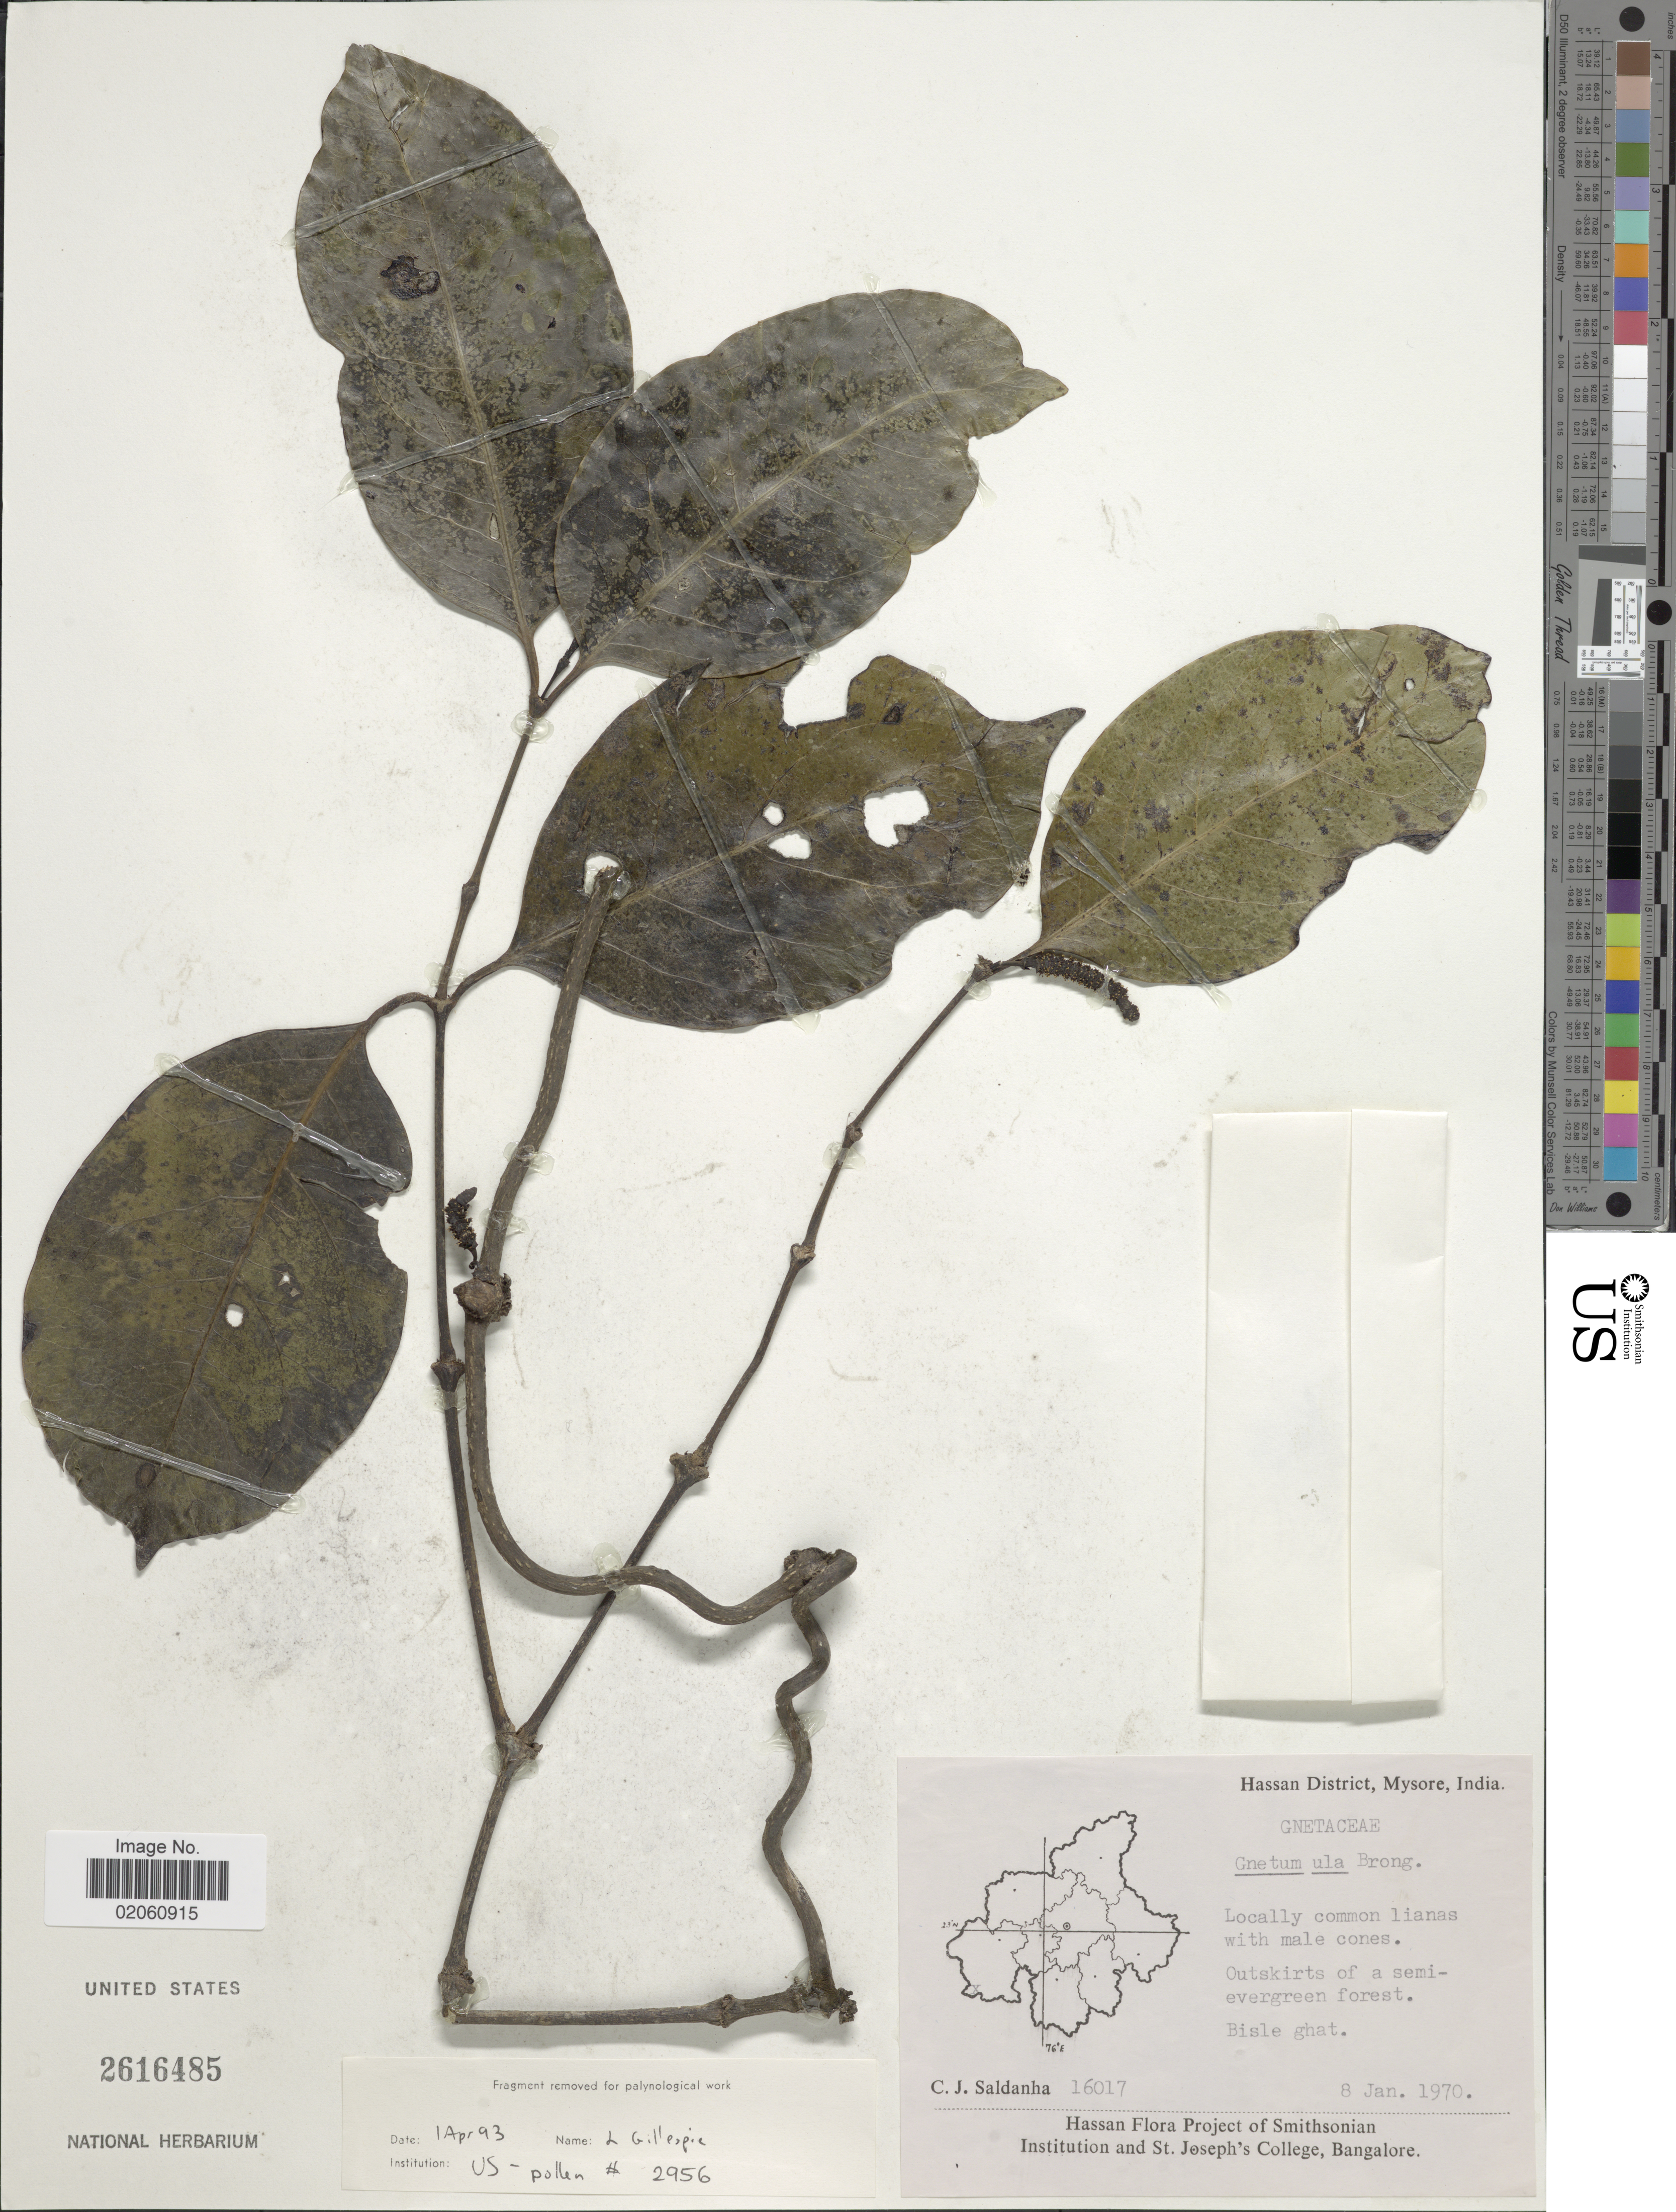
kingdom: Plantae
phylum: Tracheophyta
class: Gnetopsida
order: Gnetales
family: Gnetaceae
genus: Gnetum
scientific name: Gnetum ula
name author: Brongn.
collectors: C. J. Saldanha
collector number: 16017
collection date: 1970-01-08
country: India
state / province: Karnataka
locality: Hassan District, Mysore, Outskirts of a semi-evergreen forest, Bisle ghat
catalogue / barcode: US 2616485